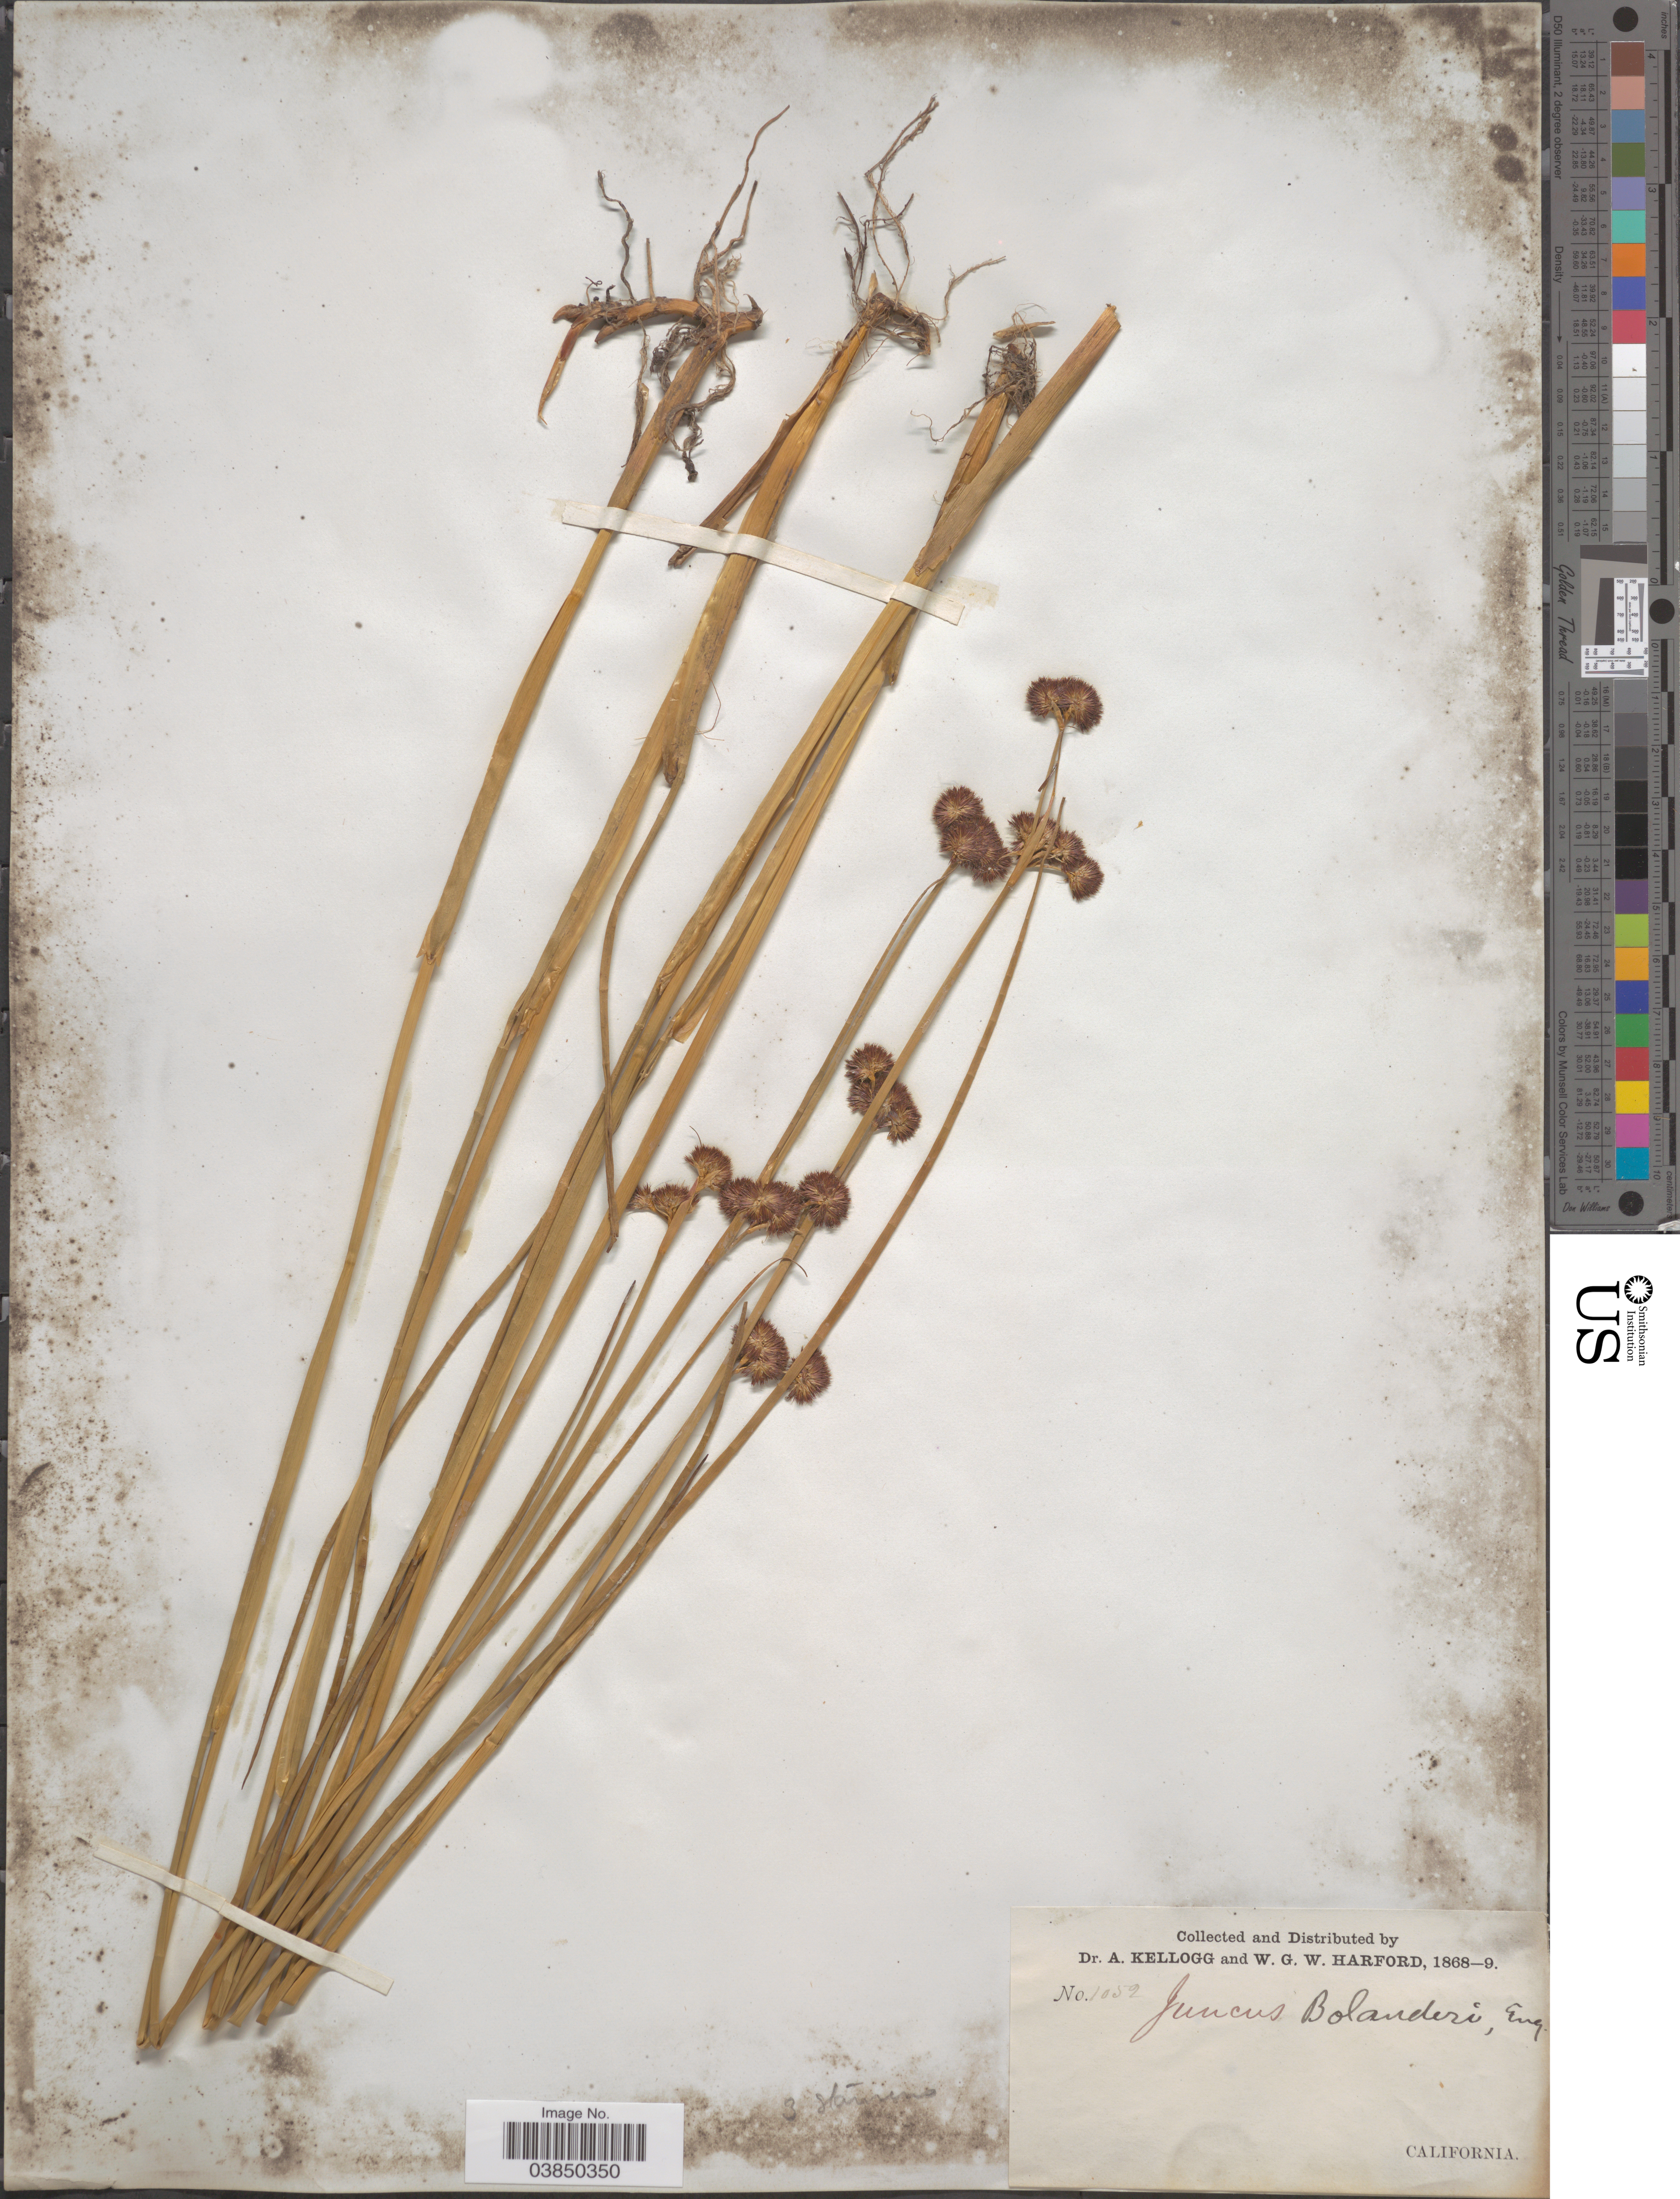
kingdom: Plantae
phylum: Tracheophyta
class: Liliopsida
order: Poales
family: Juncaceae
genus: Juncus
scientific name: Juncus bolanderi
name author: Engelm.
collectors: A. Kellogg & W. G. W. Harford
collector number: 1052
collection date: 1868/1869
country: United States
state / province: California